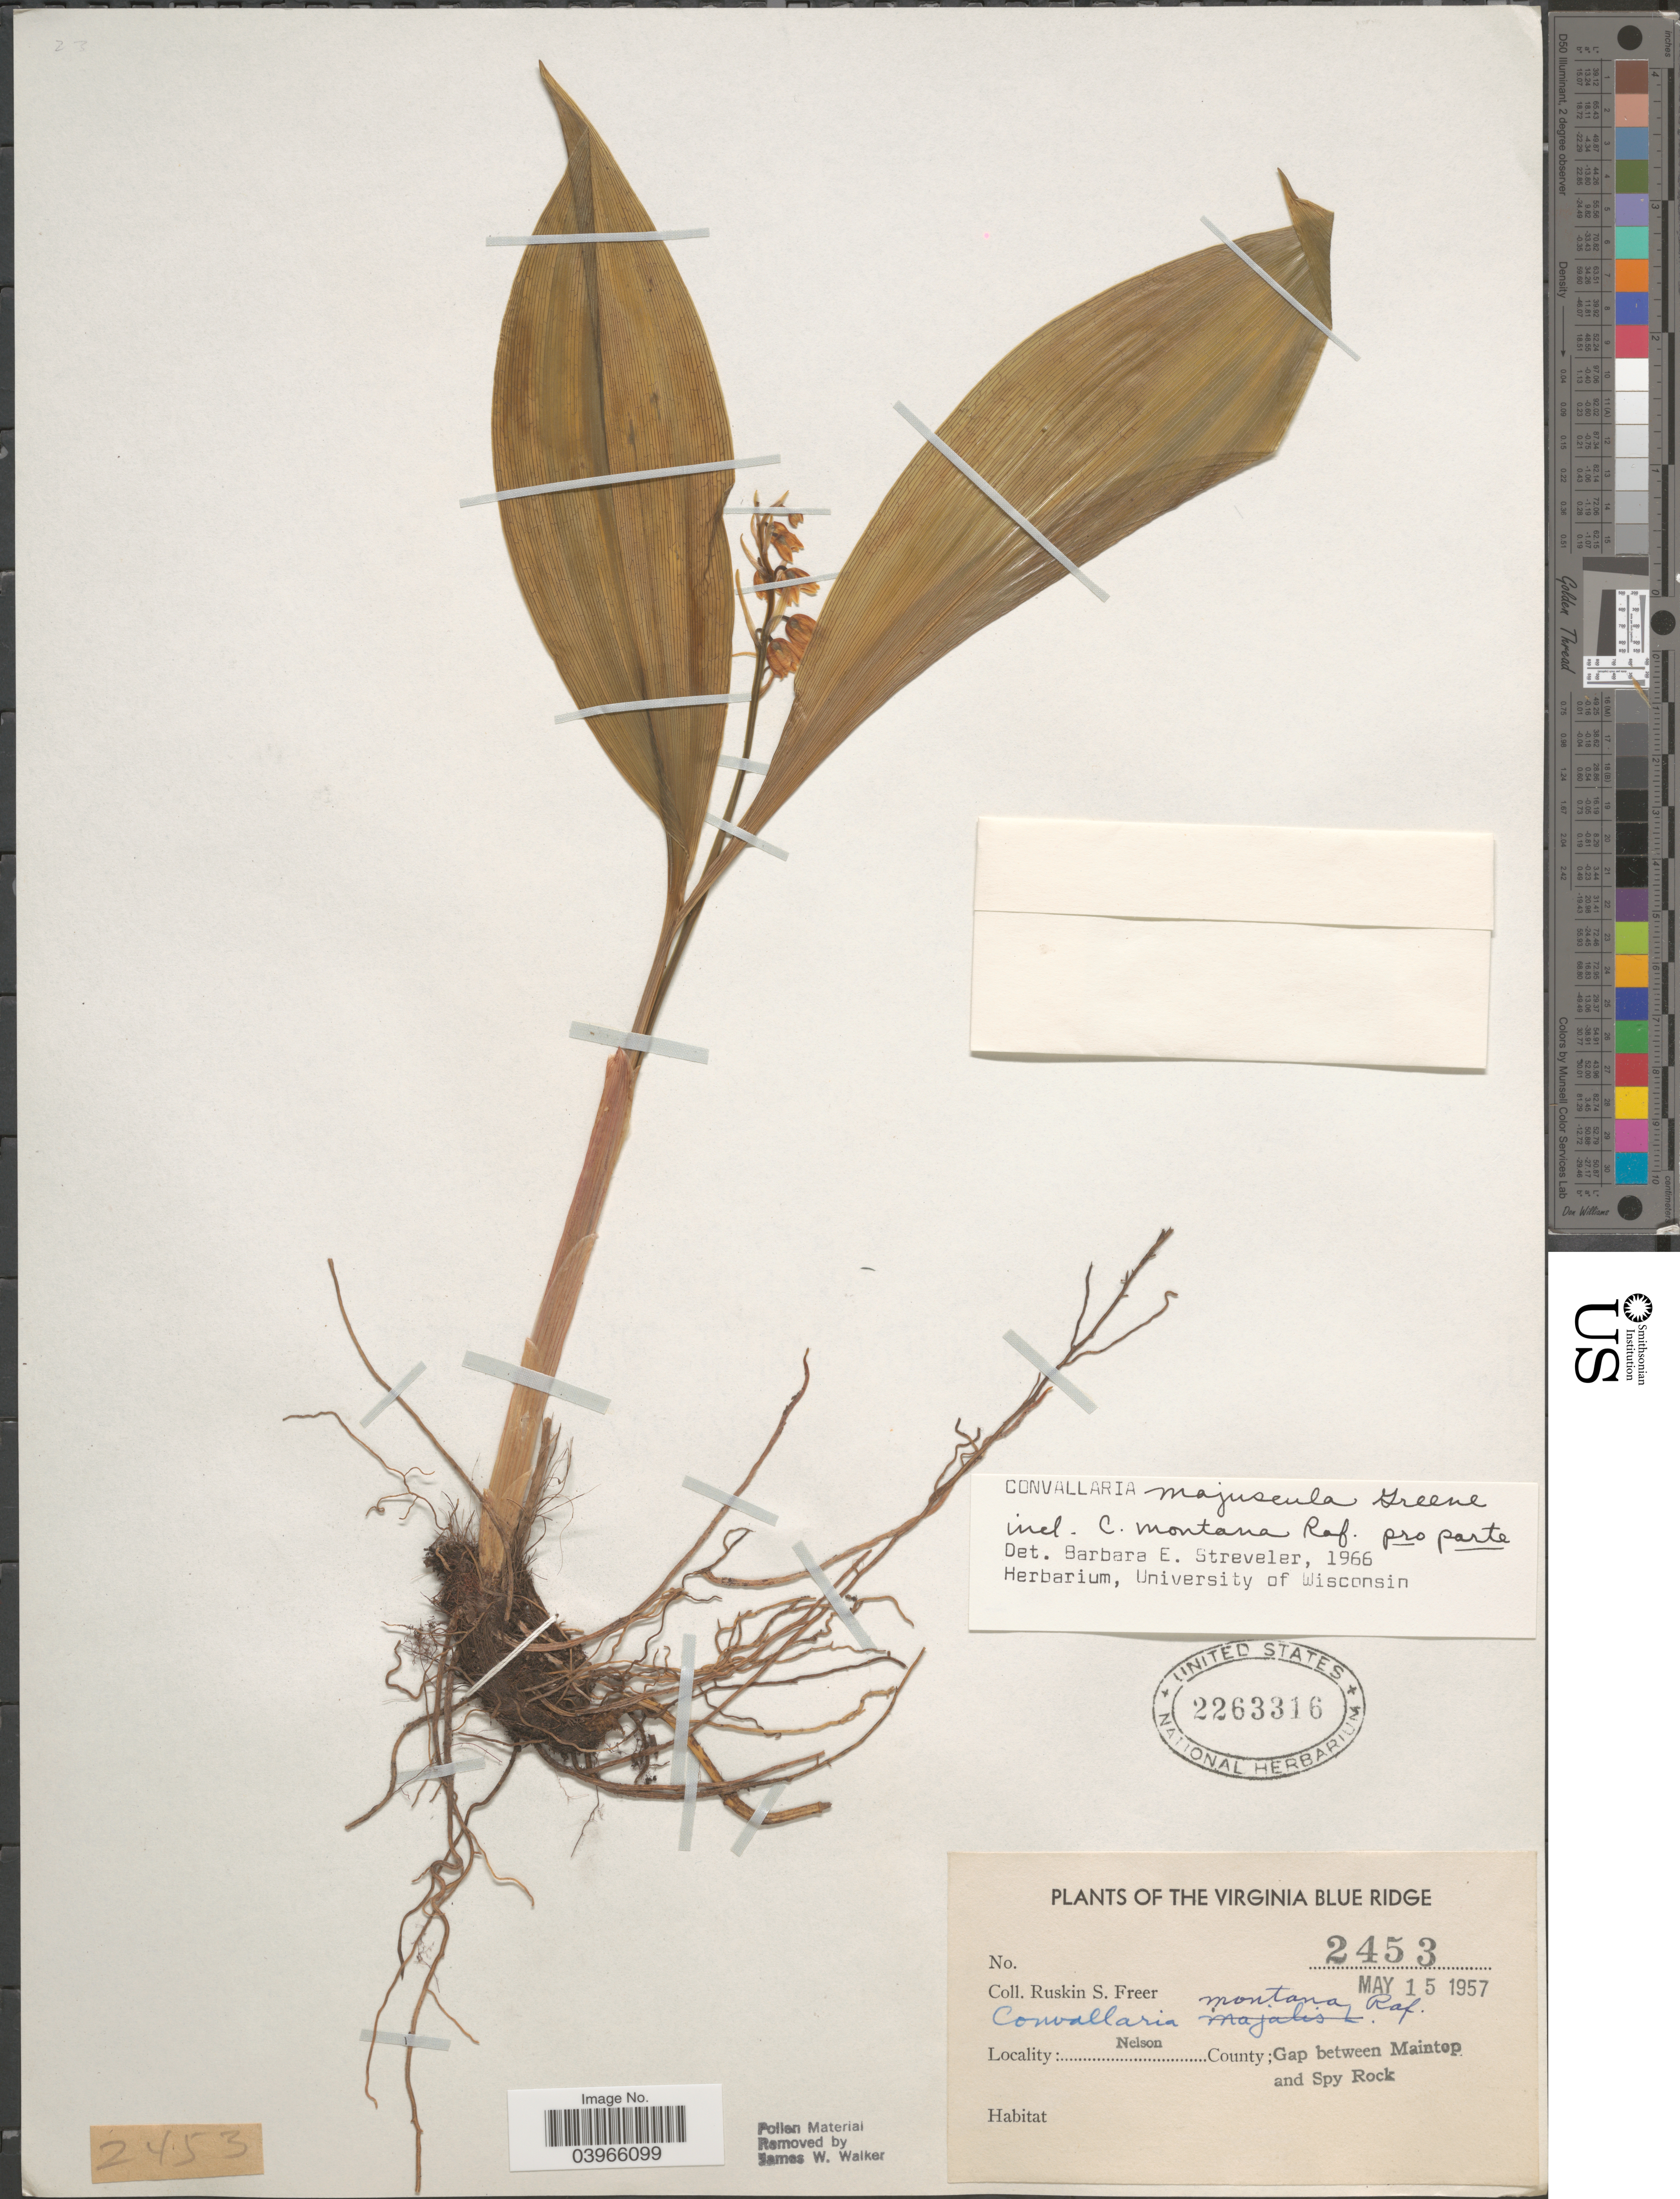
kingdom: Plantae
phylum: Tracheophyta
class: Liliopsida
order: Asparagales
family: Asparagaceae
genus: Convallaria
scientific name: Convallaria majuscula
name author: Greene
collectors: R. Freer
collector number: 2453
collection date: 1957-05-15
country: United States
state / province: Virginia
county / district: Nelson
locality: The Virginia Blue Ridge. Nelson County;Gap between Maintop and Spy Rock.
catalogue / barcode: US 2263316